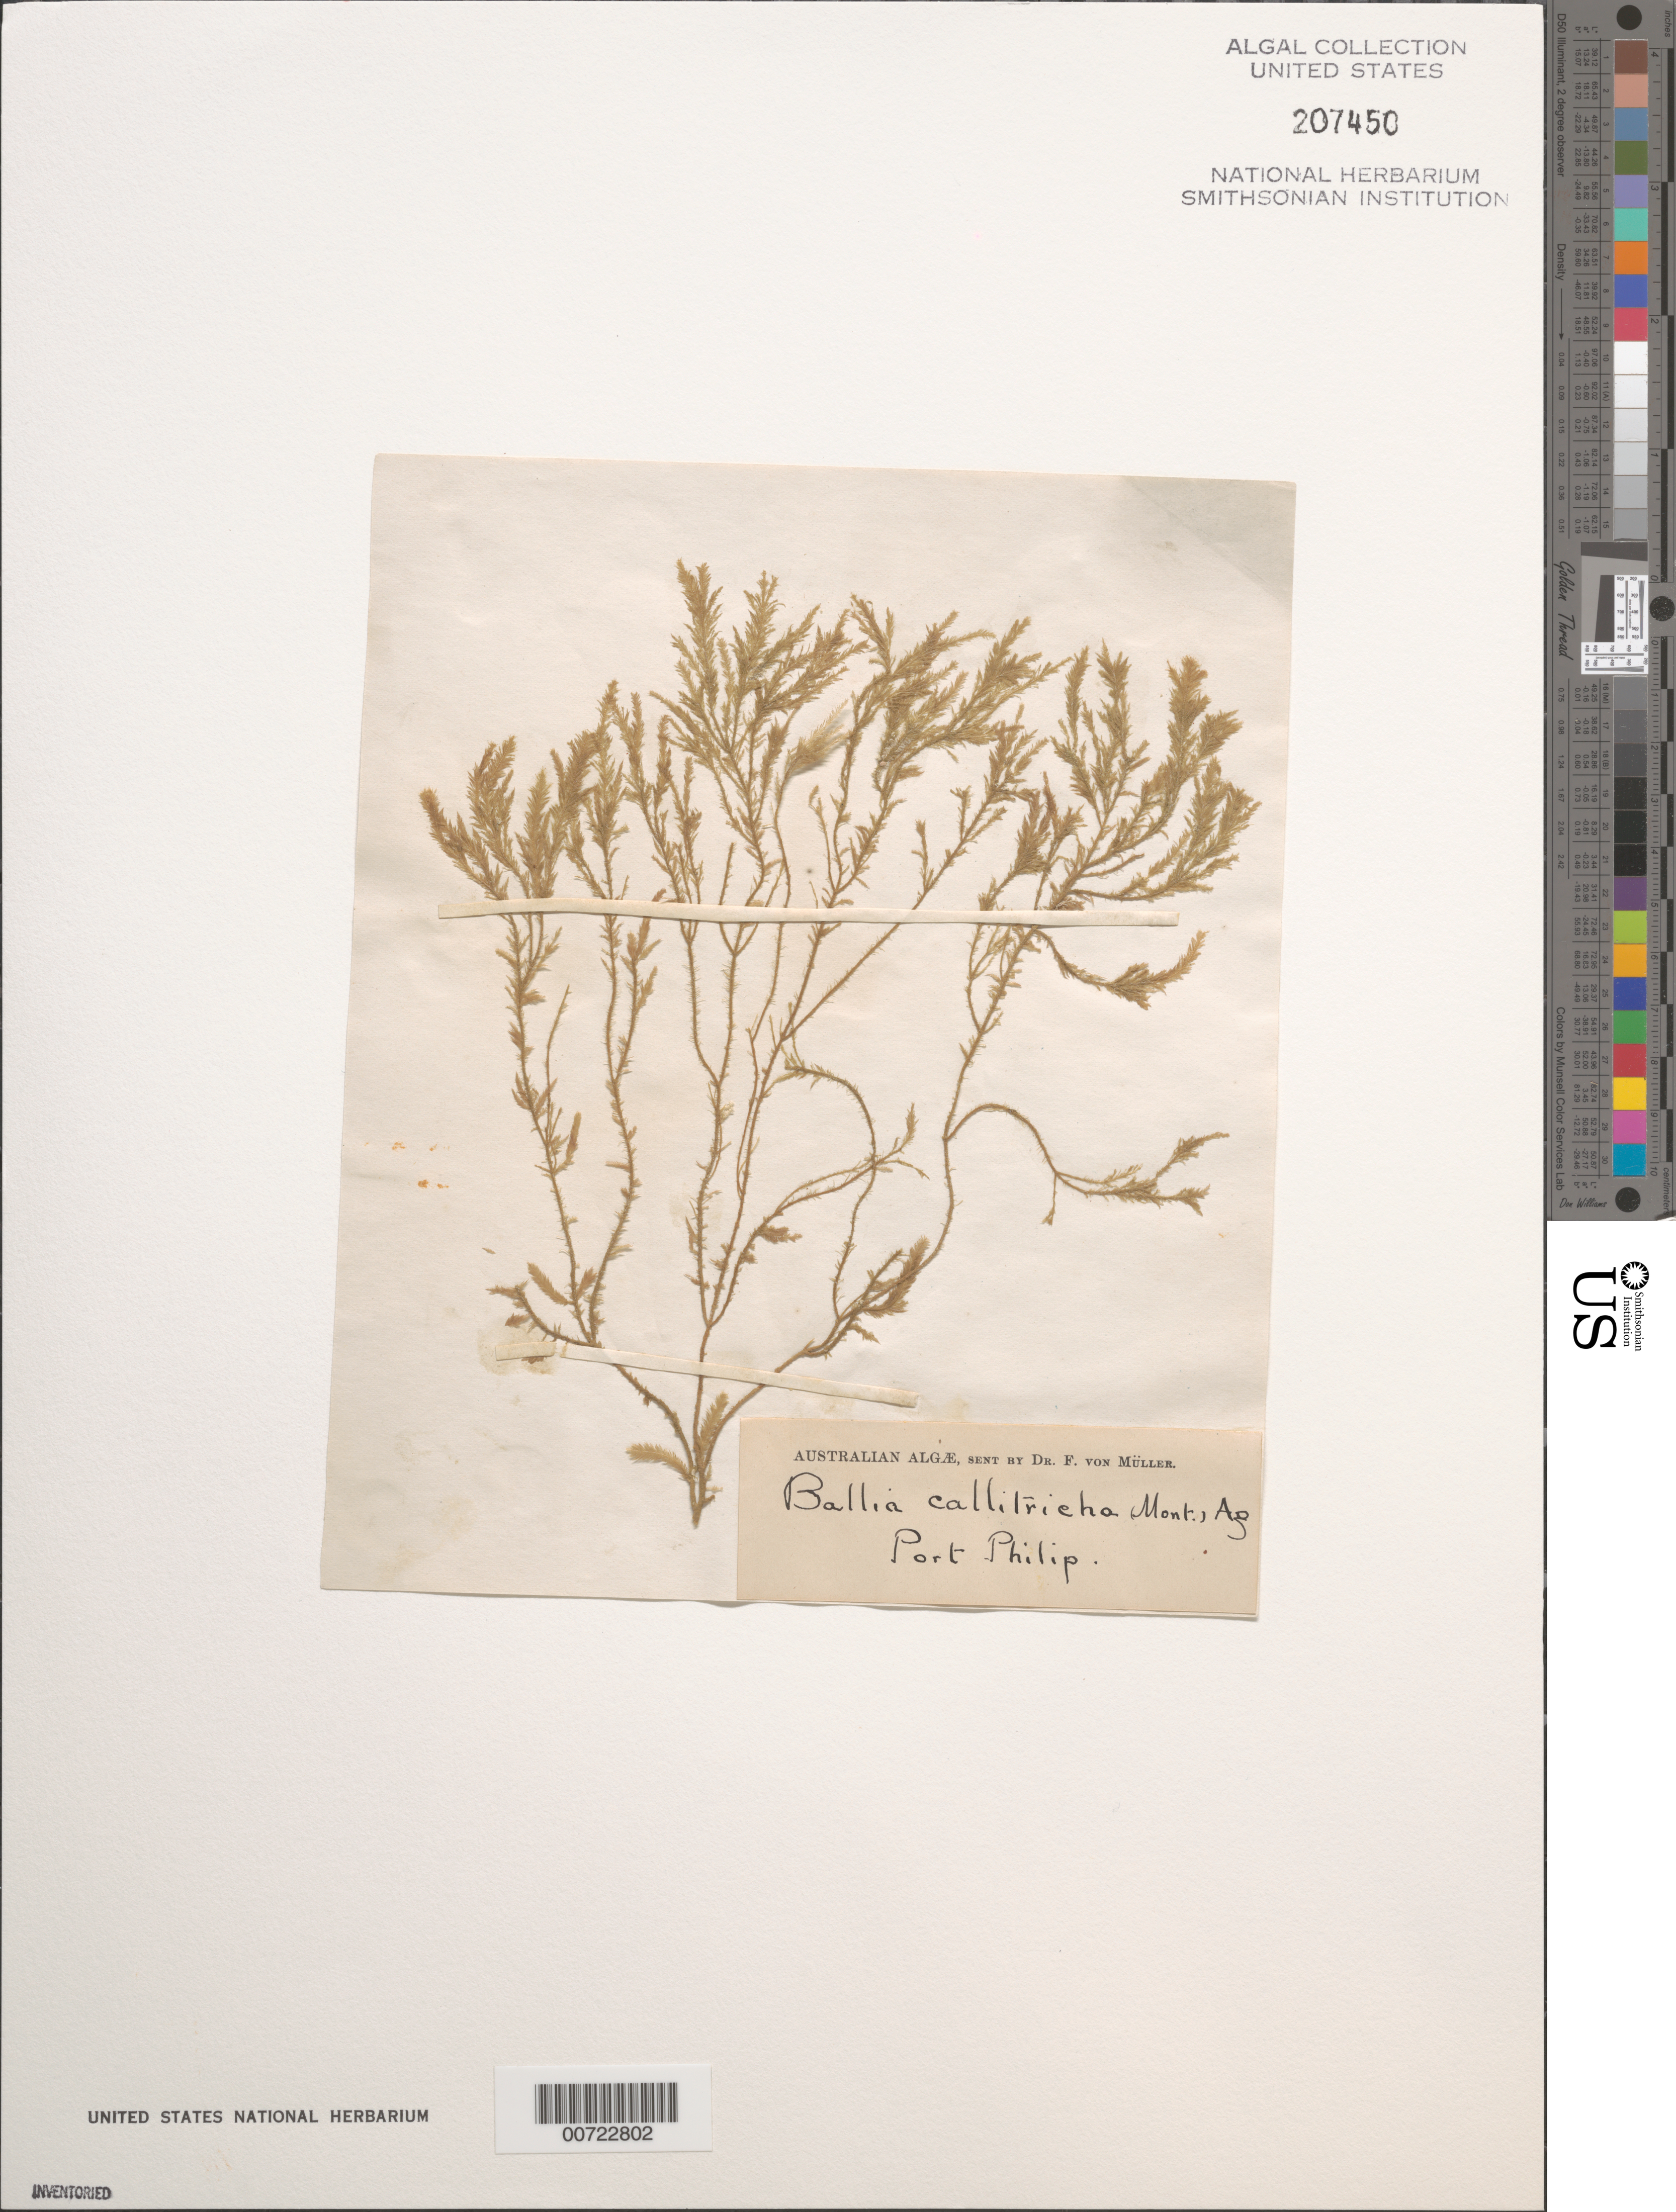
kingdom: Plantae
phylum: Rhodophyta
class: Florideophyceae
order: Balliales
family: Balliaceae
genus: Ballia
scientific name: Ballia callitricha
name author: (C. Agardh) Kützing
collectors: F. von Mueller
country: Australia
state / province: Victoria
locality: Port Phillip (Port Philip)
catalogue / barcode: US 207450